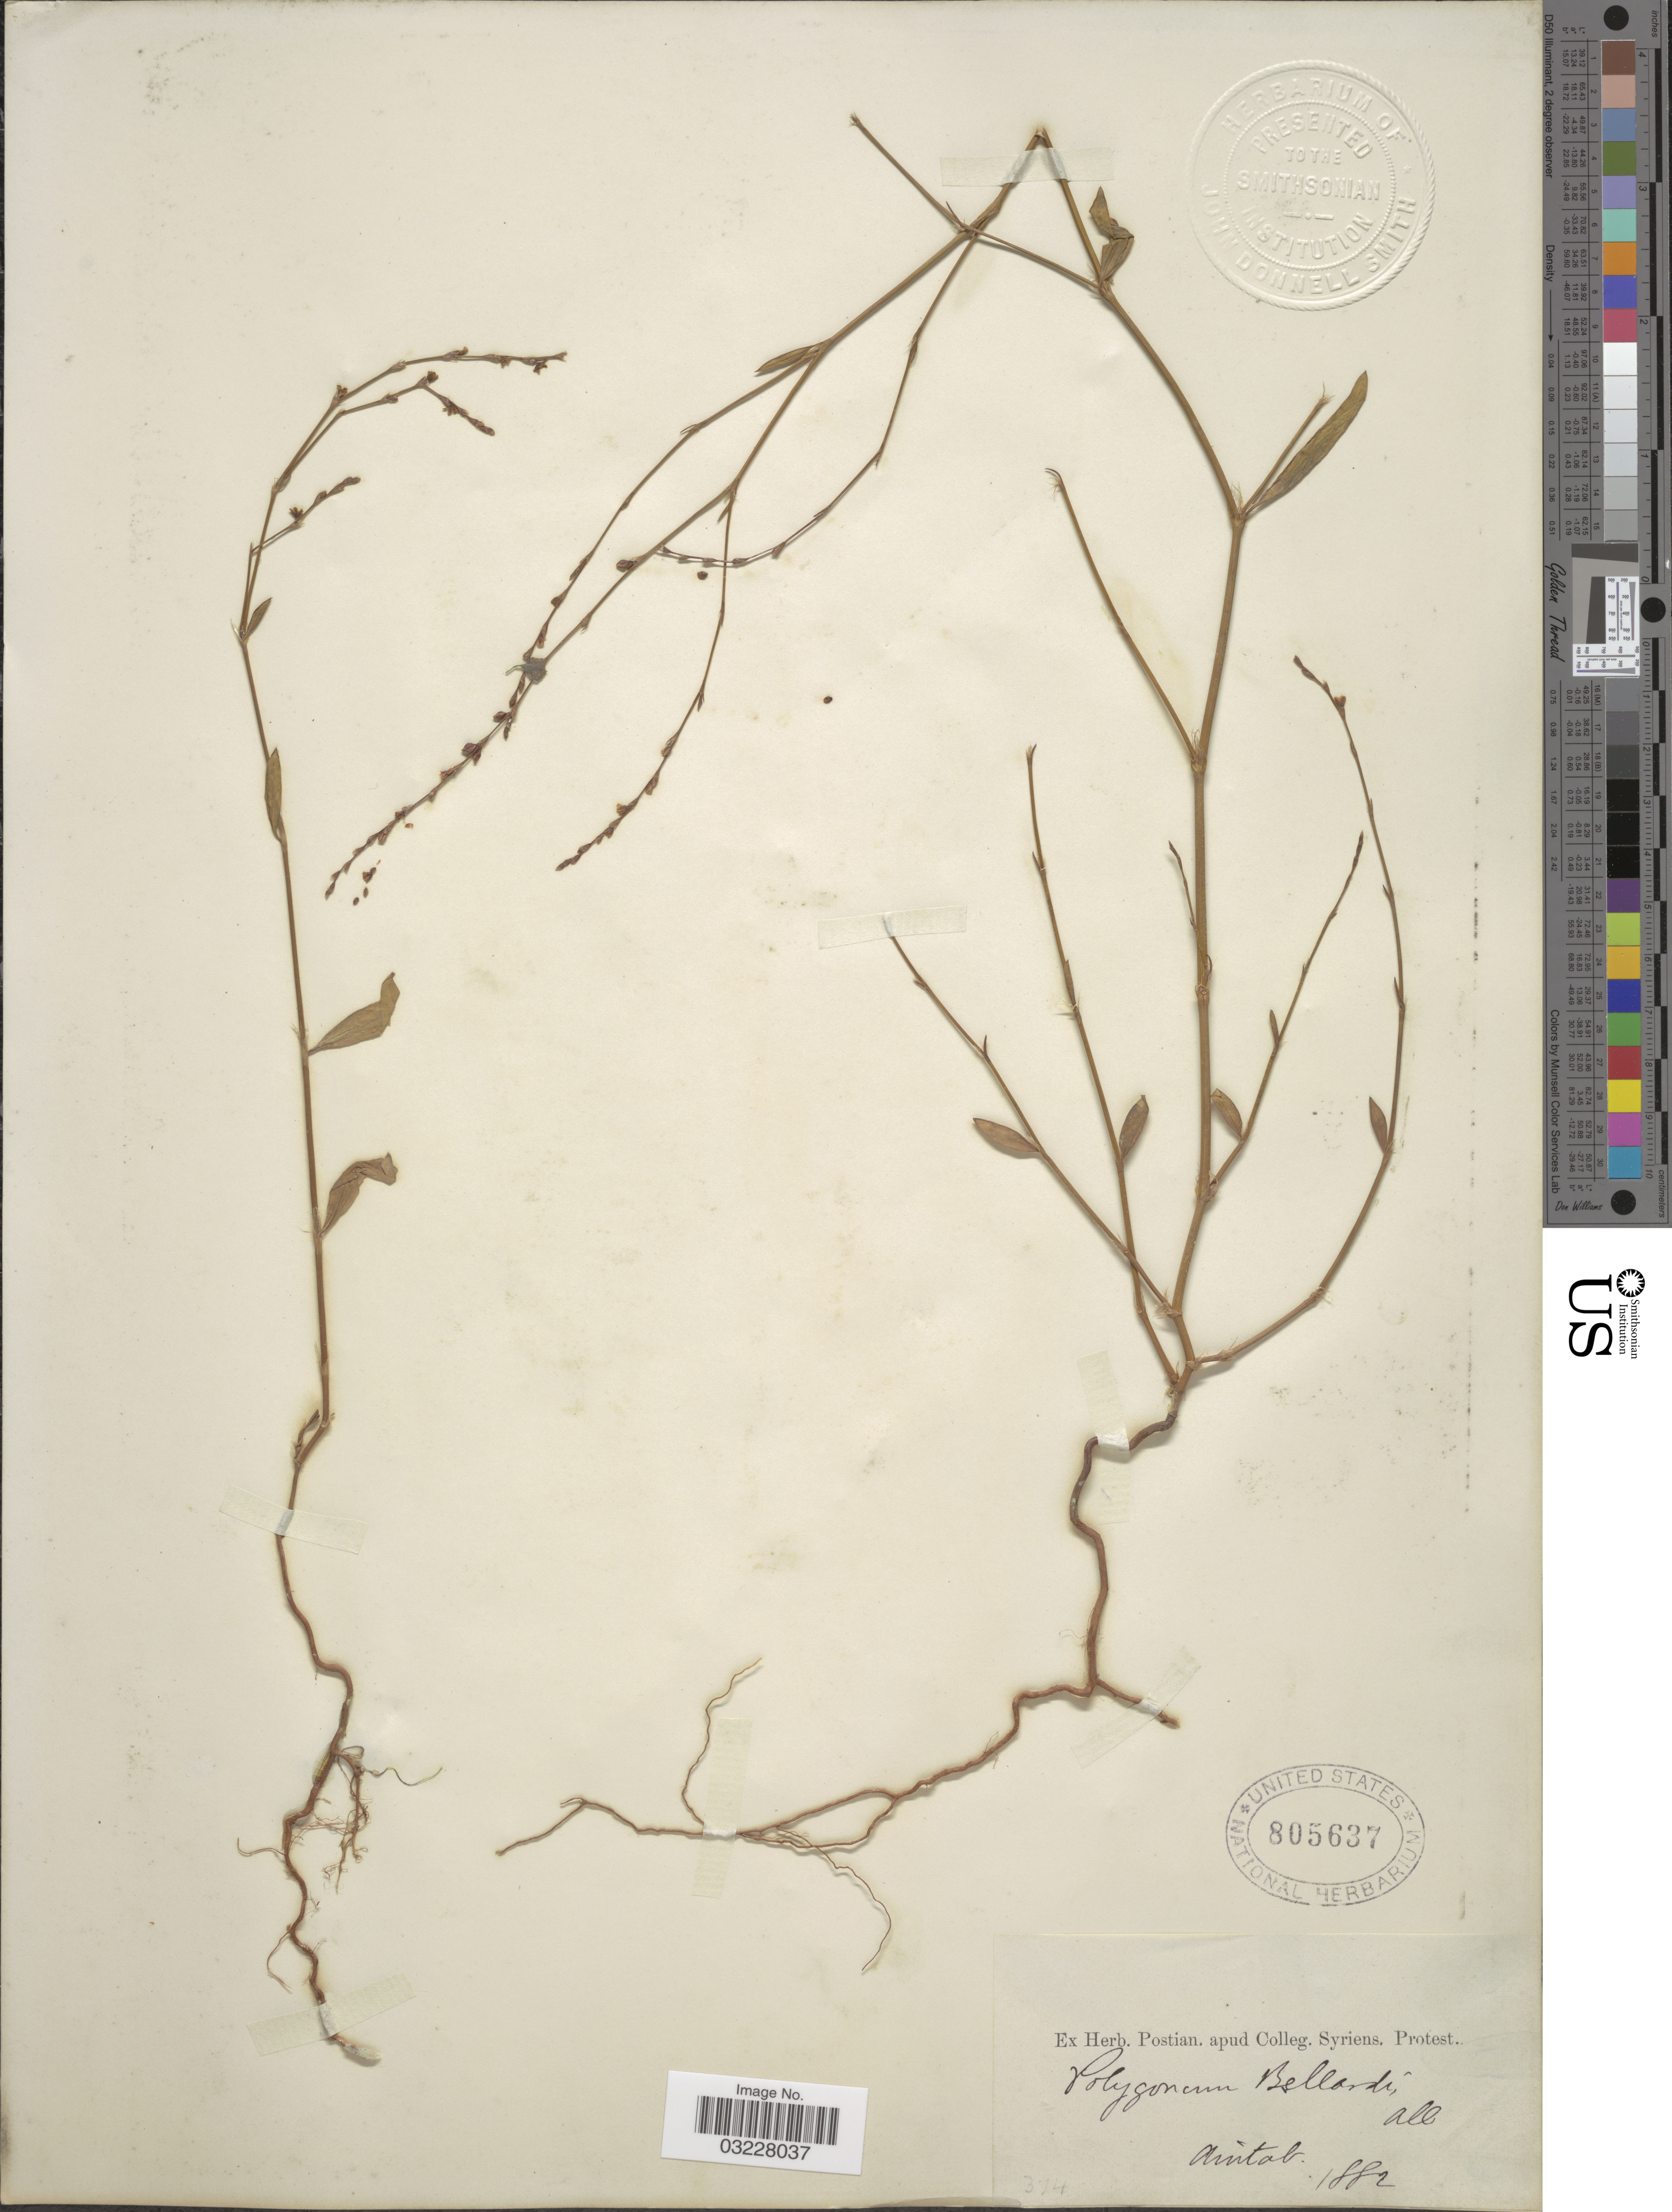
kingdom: Plantae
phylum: Tracheophyta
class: Magnoliopsida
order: Caryophyllales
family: Polygonaceae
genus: Polygonum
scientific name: Polygonum bellardii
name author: All.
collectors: ex herb. Postian. apud Colleg. Syriens. Protest. USE "Fannie P. A. Shepard" (10308853) AS PRIMARY COLLECTOR INSTEAD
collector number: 314?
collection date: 1882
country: Turkey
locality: Aintab.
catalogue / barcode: US 805637